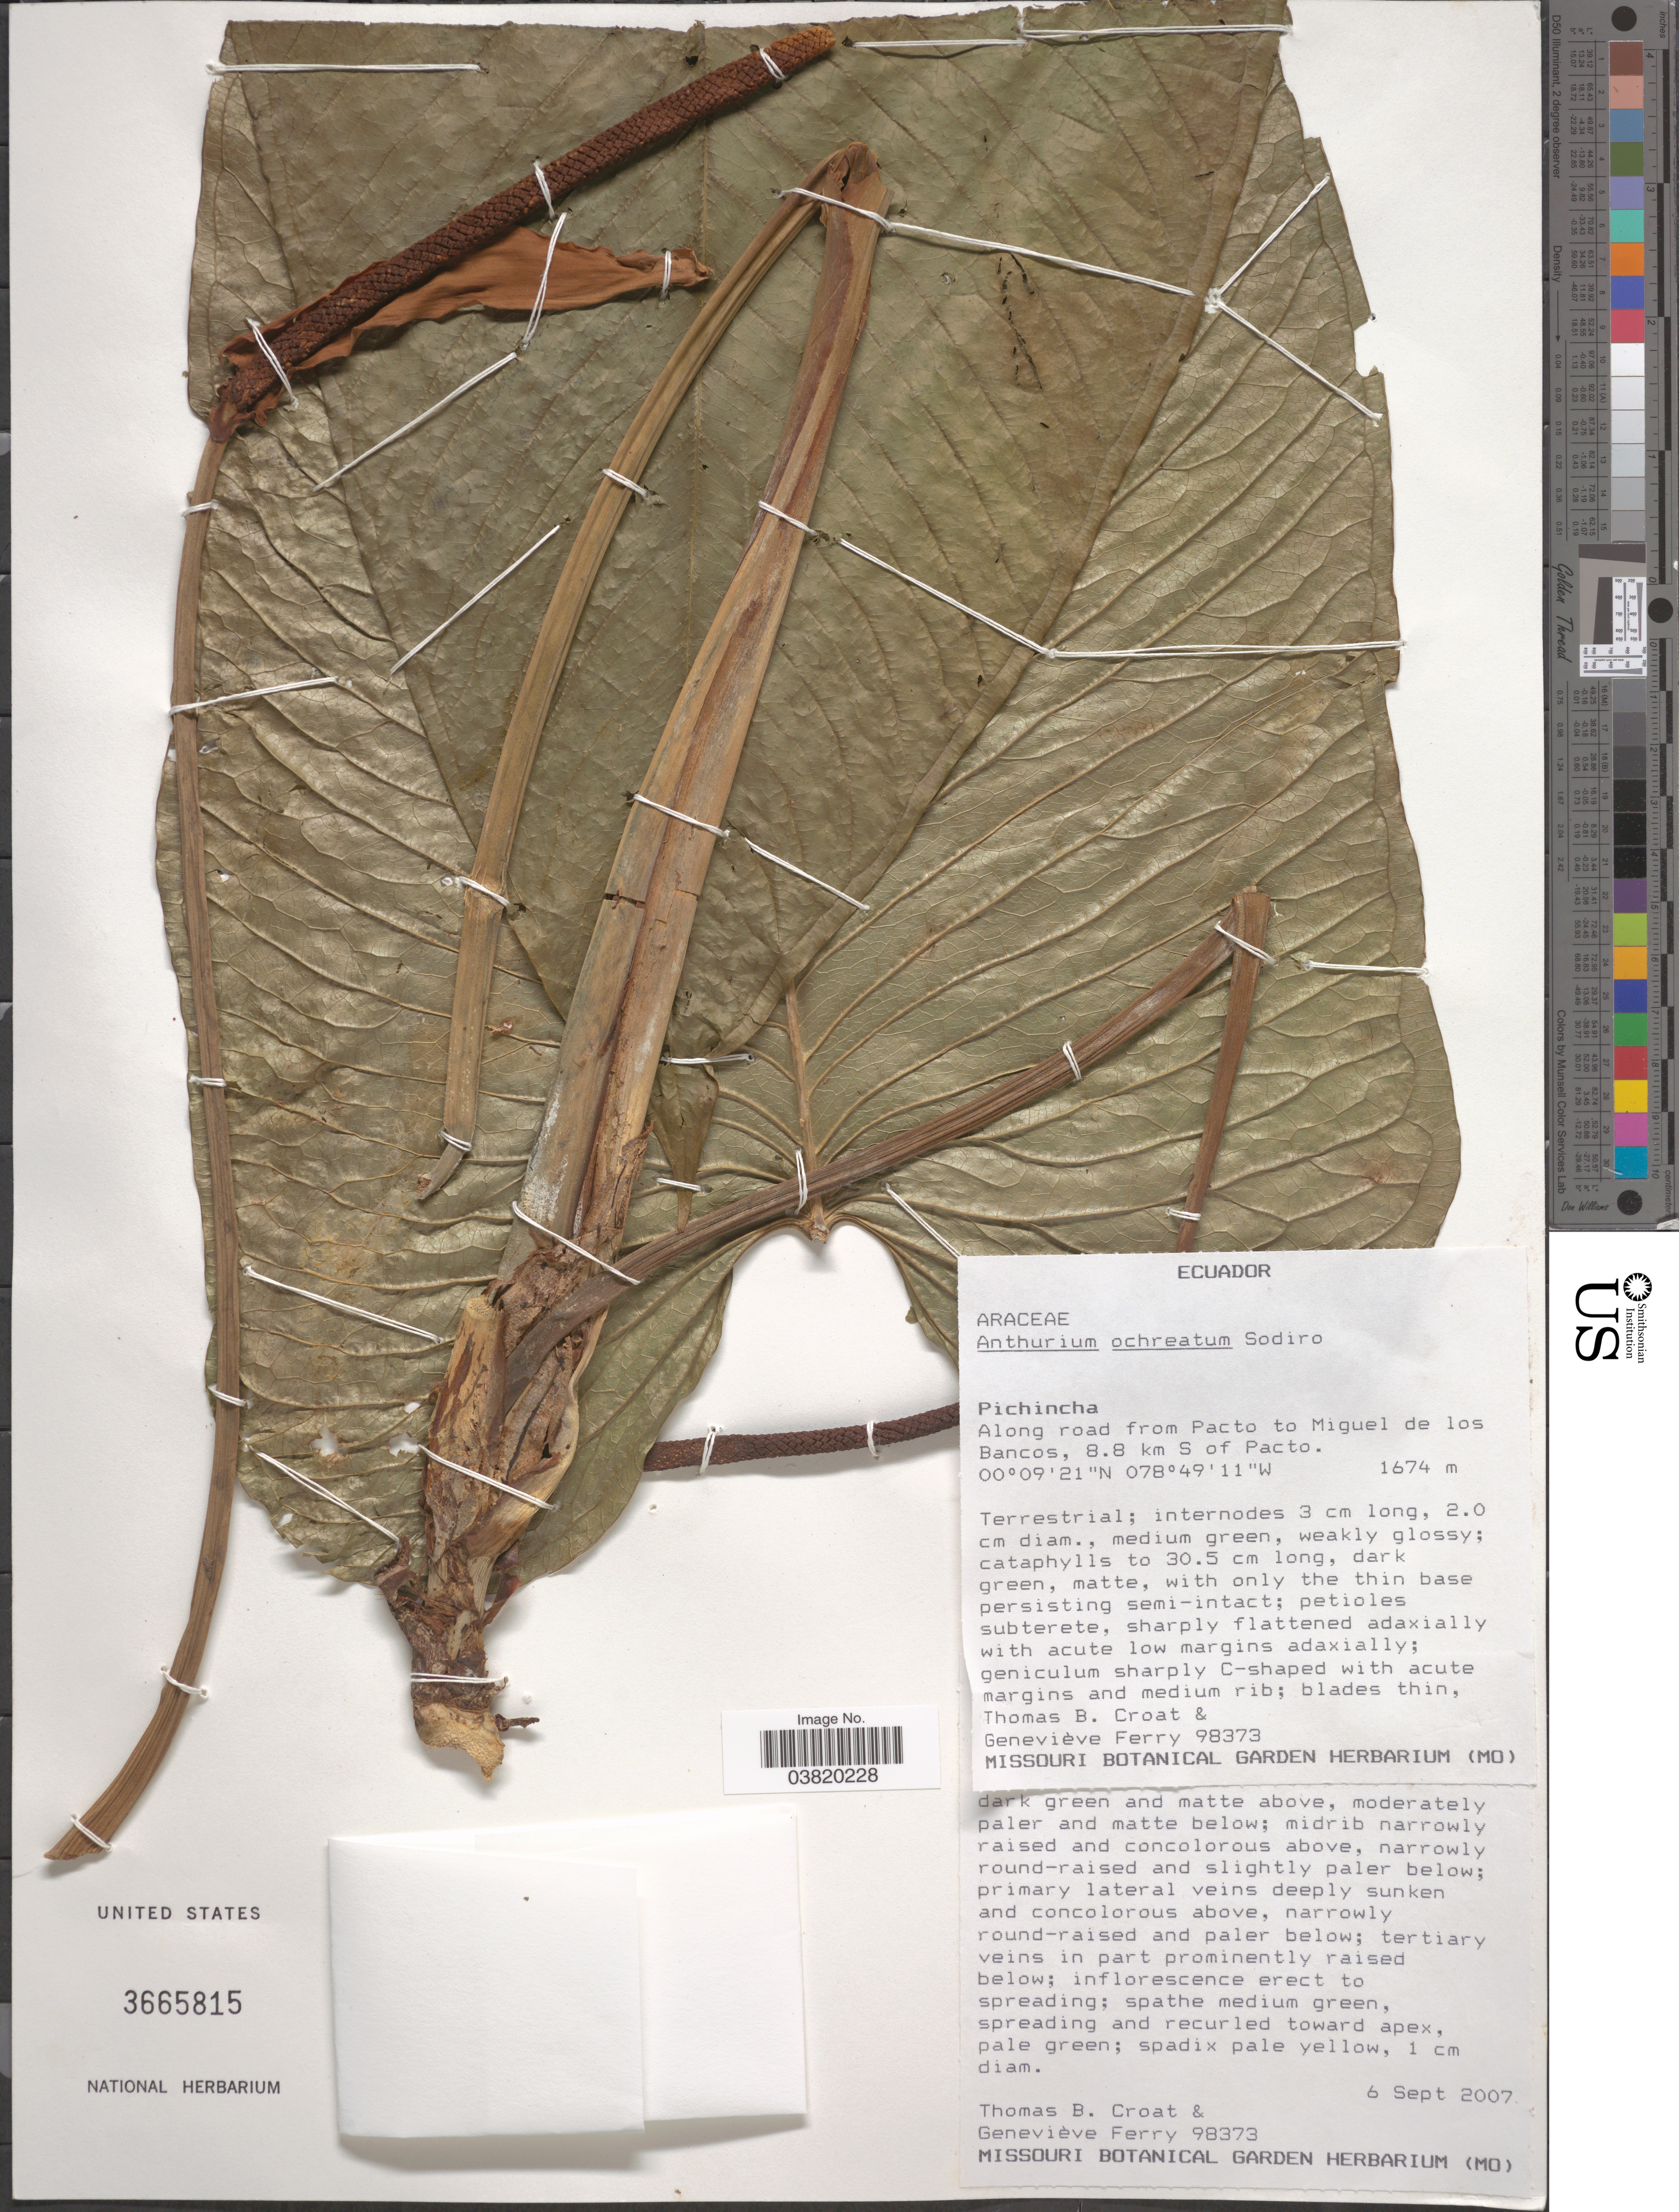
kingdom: Plantae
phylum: Tracheophyta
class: Liliopsida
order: Alismatales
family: Araceae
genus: Anthurium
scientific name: Anthurium ochreatum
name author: Sodiro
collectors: T. B. Croat & G. Ferry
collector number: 98373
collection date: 2007-09-06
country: Ecuador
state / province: Pichincha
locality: Along road from Pacto to Miguel de los Bancos, 8.8 km S of Pacto.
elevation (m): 1674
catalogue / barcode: US 3665815